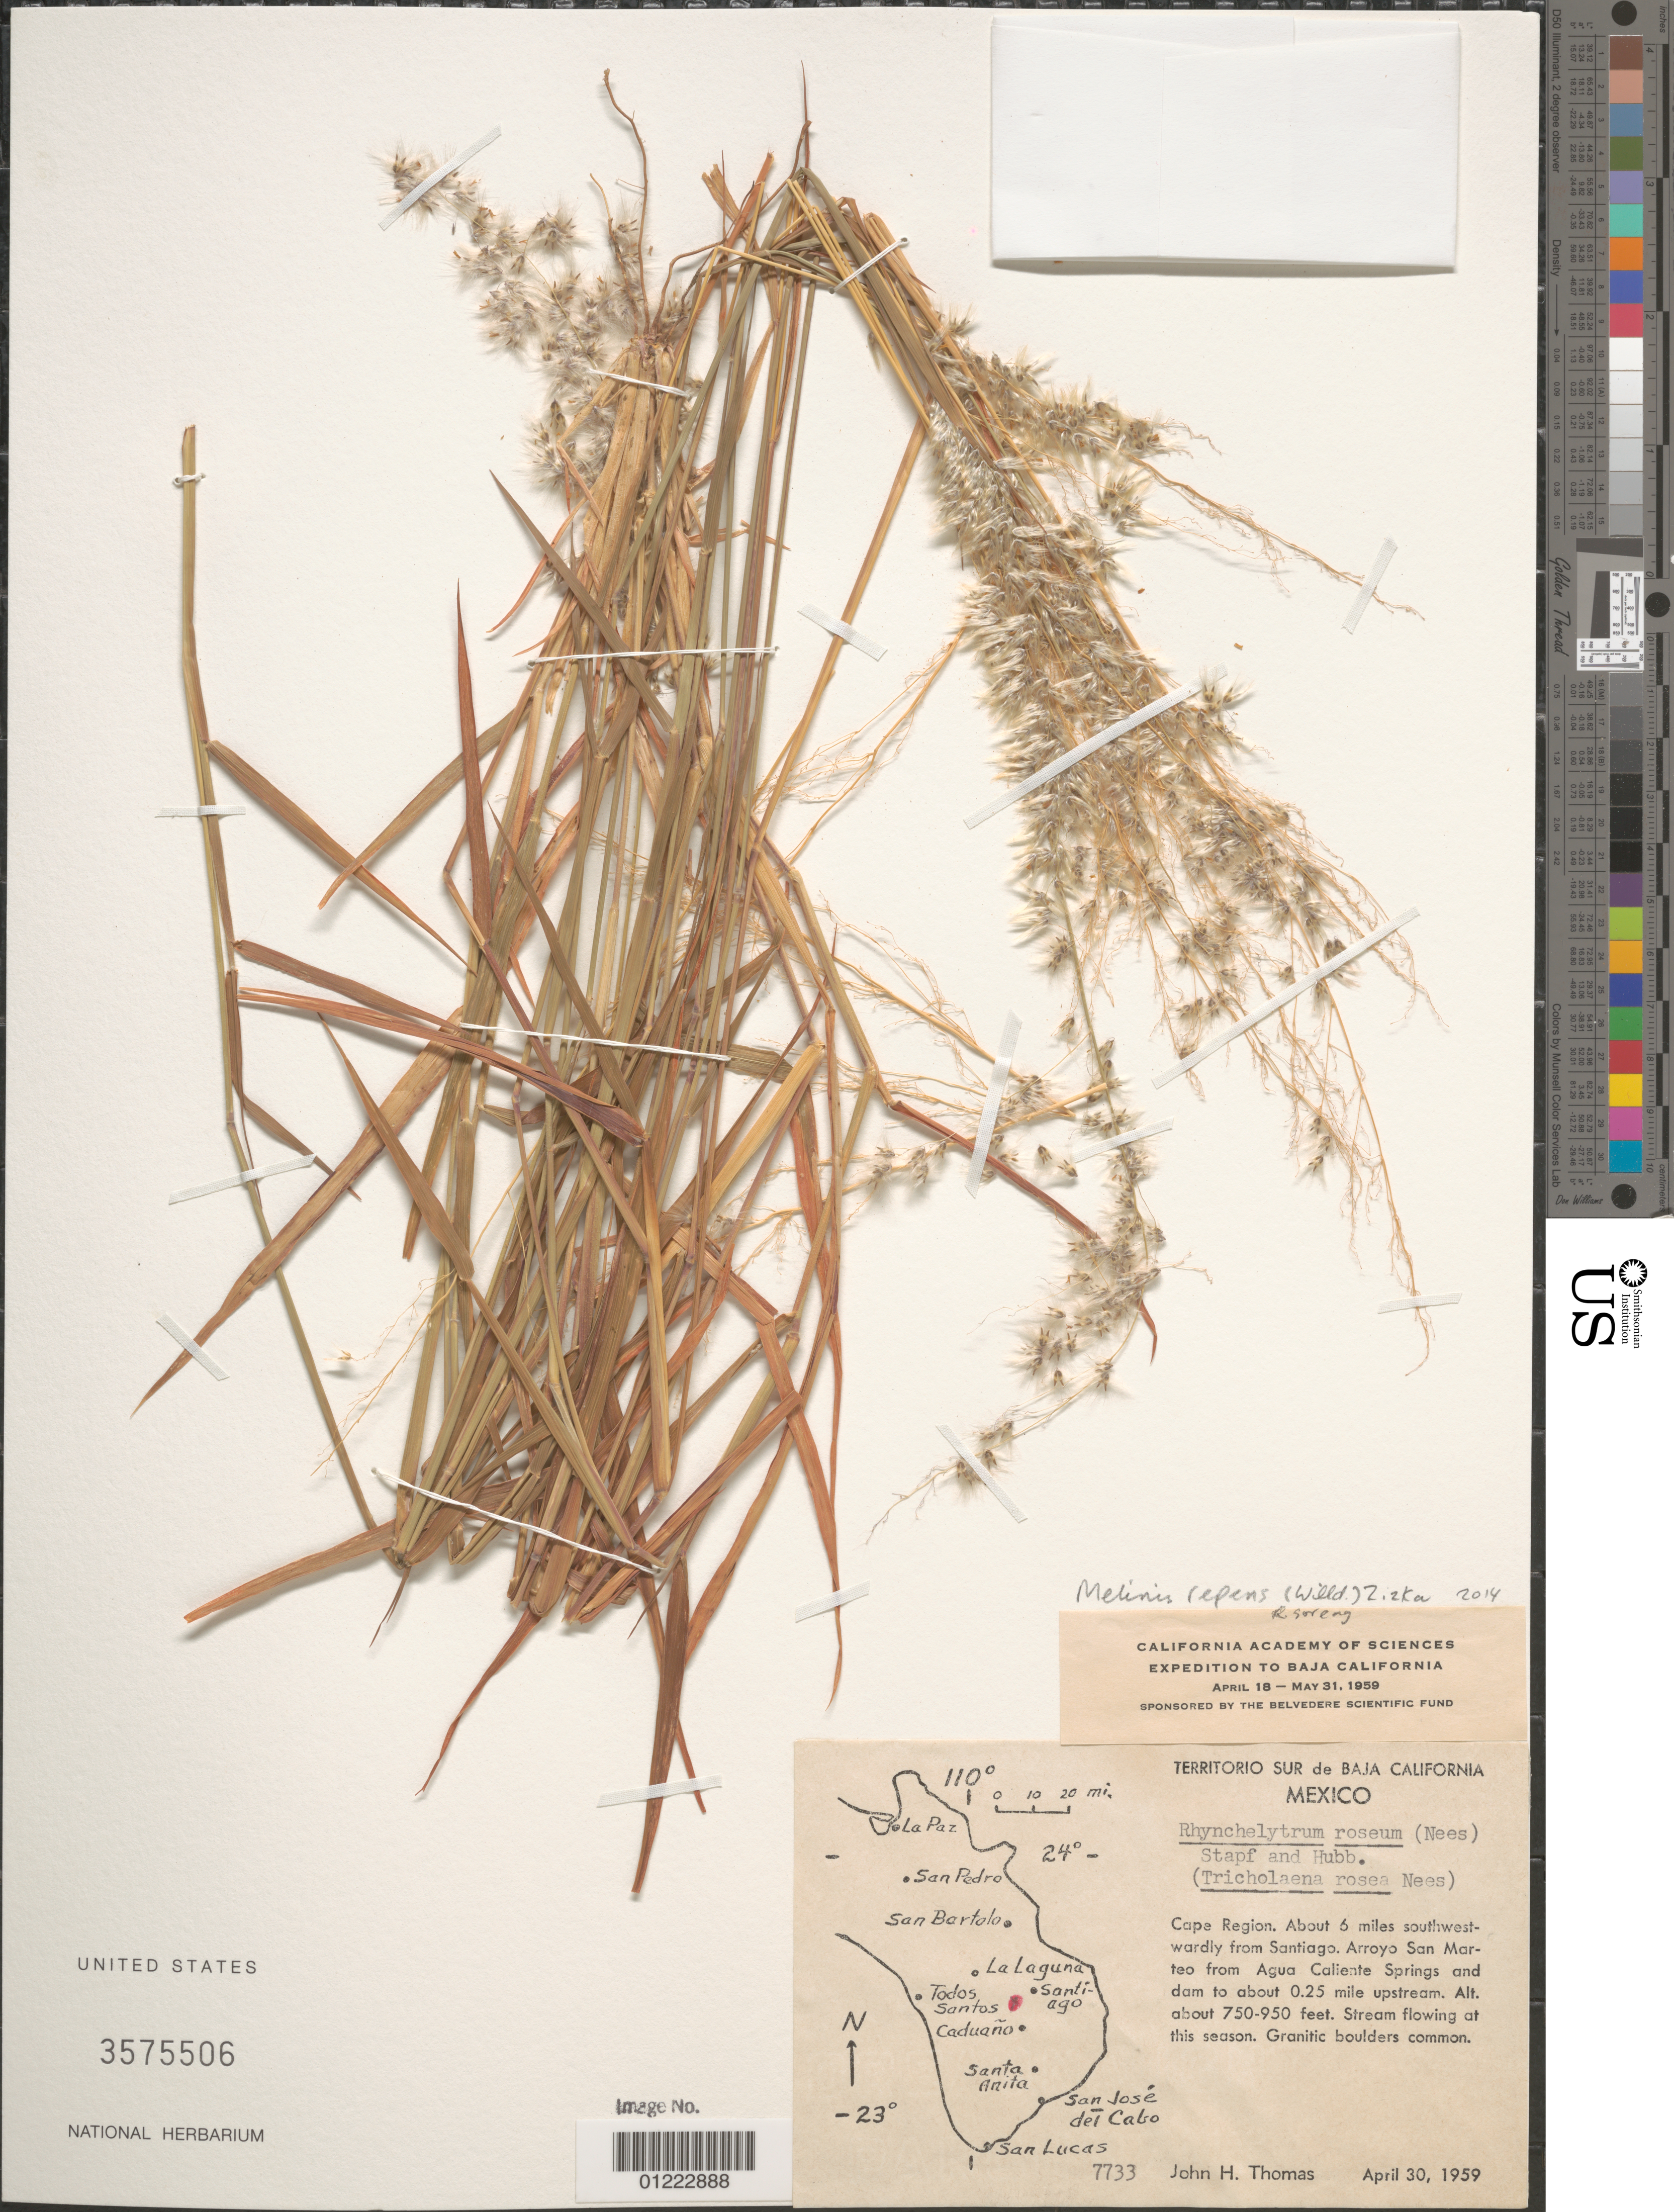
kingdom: Plantae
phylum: Tracheophyta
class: Liliopsida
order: Poales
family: Poaceae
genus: Melinis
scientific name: Melinis repens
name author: (Willd.) Zizka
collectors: J. H. Thomas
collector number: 7733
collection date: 1959-04-30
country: Mexico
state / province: Baja California Sur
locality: Capa Region. About 6 miles southwestwardly from Santiago. Arroyo San Mateo from Agua Caliente Springs and dam to about 0.25 mile upstream.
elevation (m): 229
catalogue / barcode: US 3575506